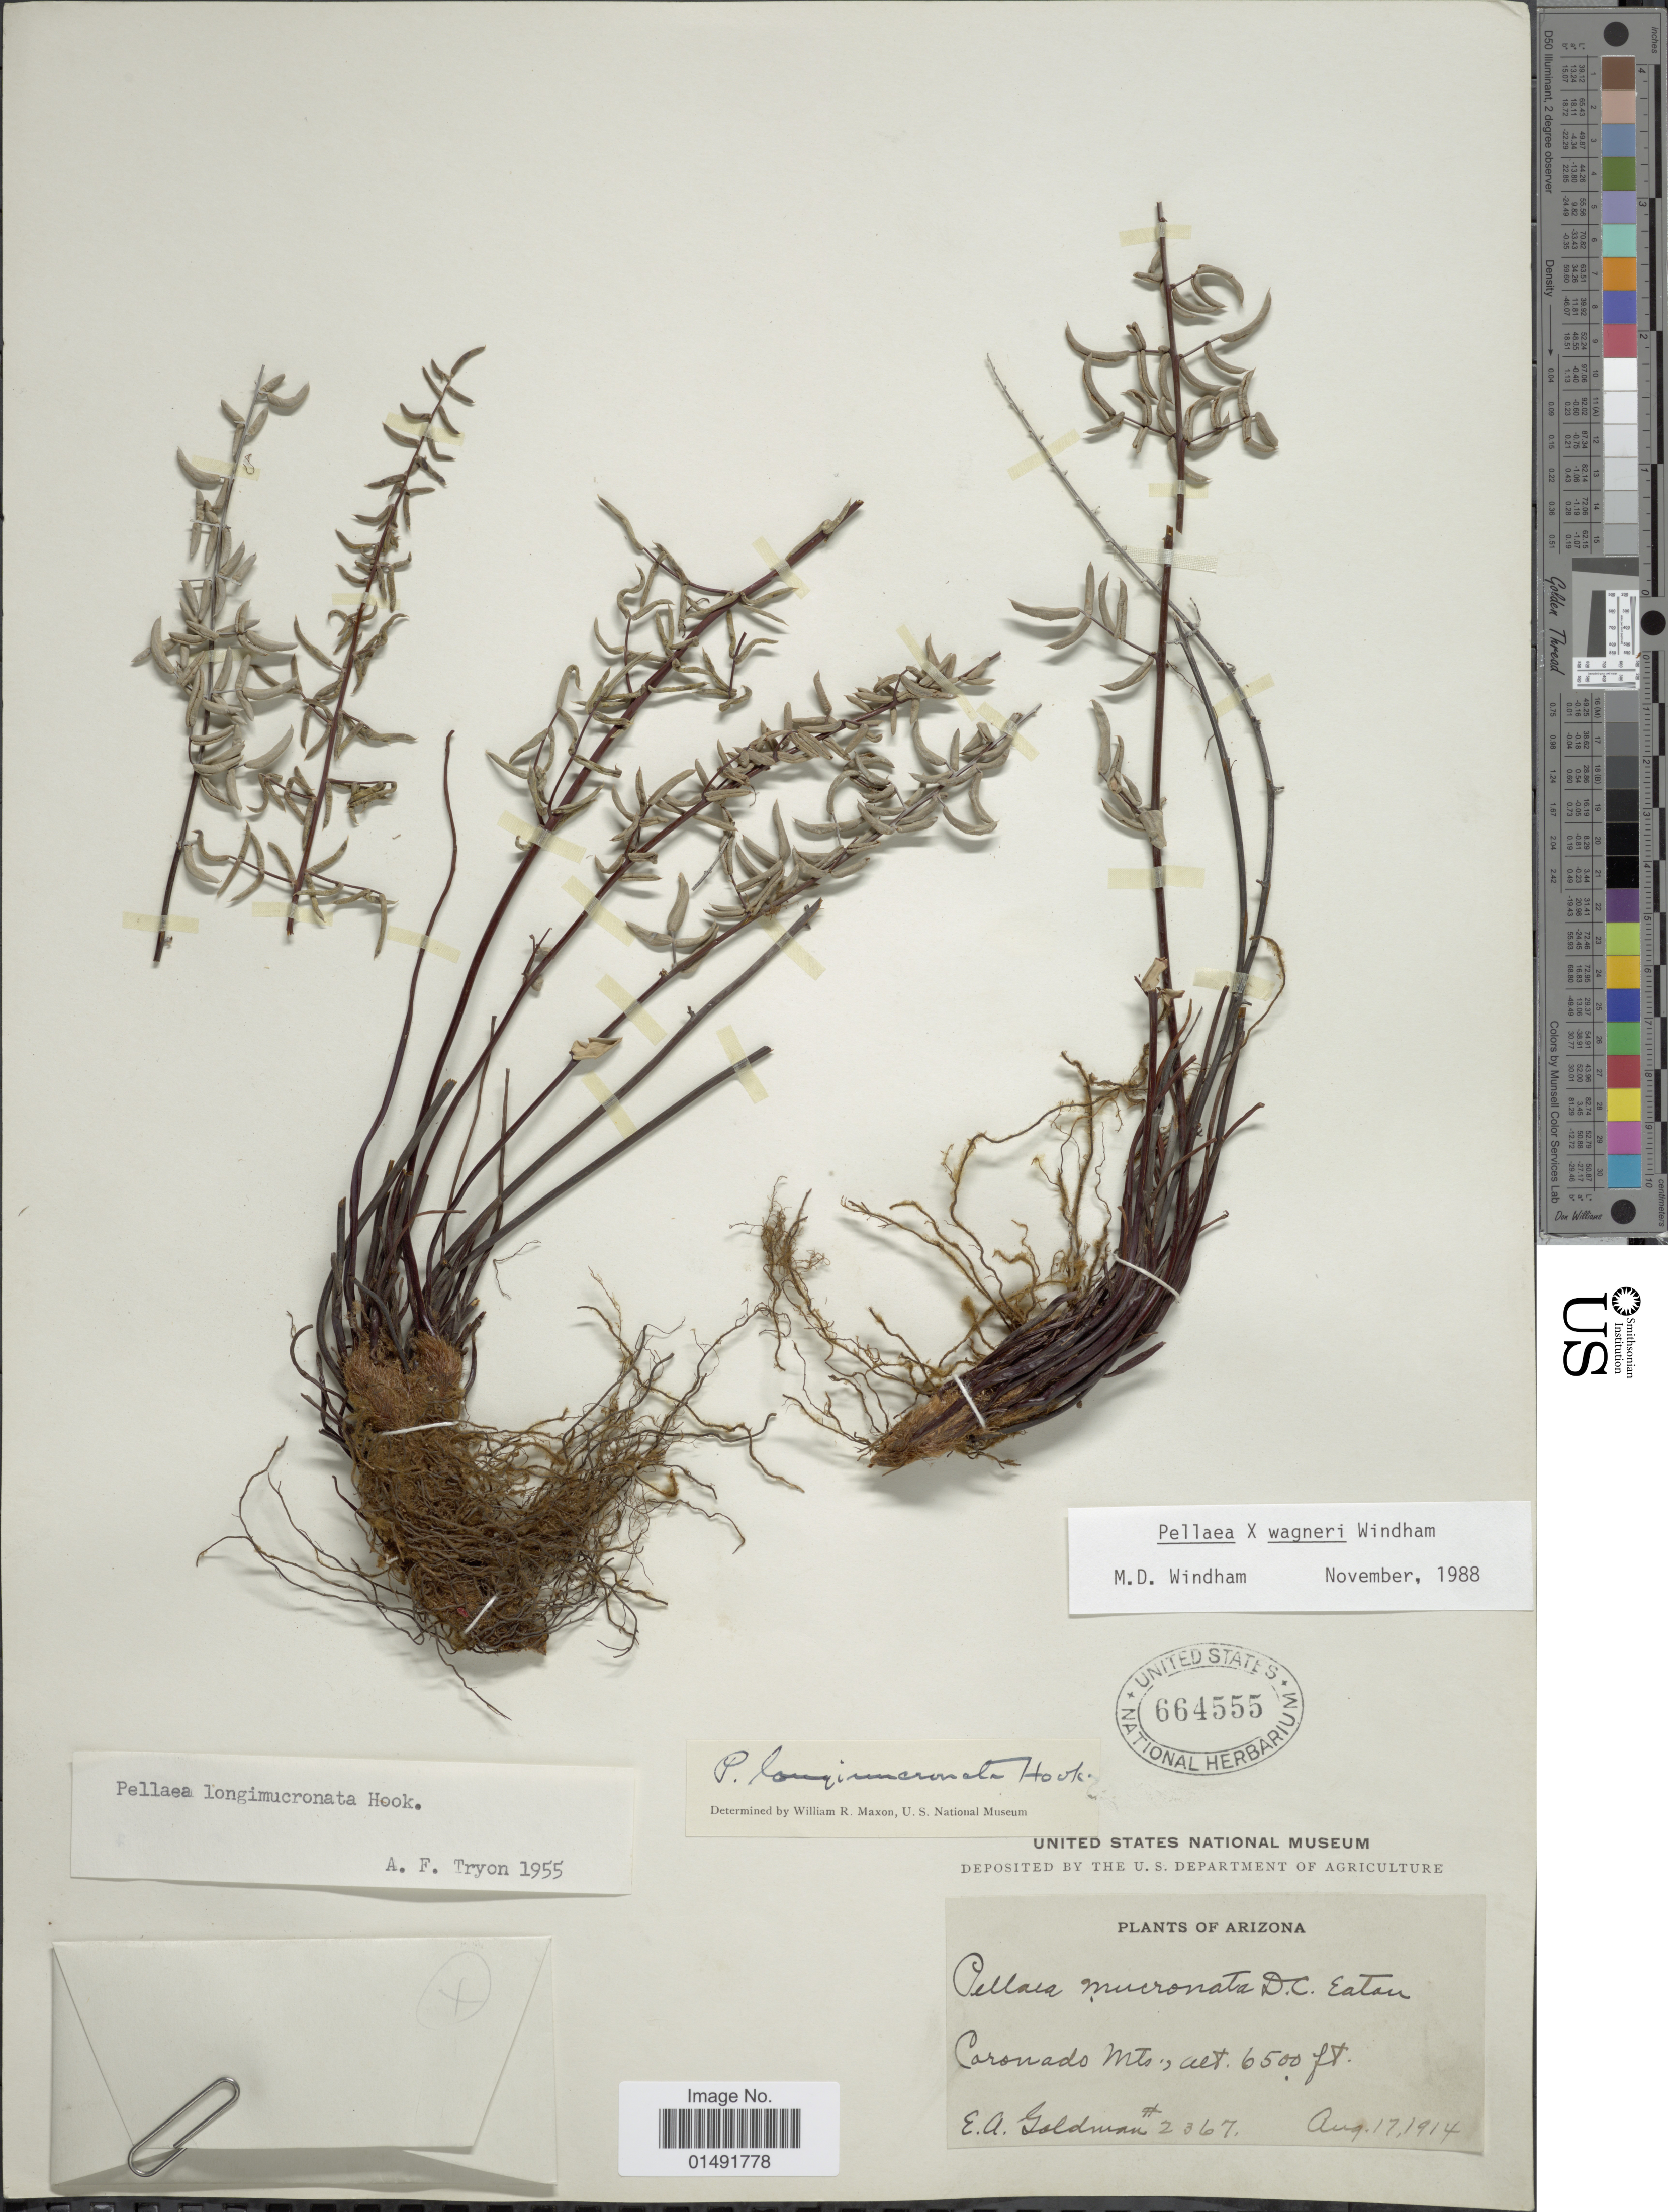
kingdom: Plantae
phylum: Tracheophyta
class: Polypodiopsida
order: Polypodiales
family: Pteridaceae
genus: Pellaea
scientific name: Pellaea x wagneri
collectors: E. A. Goldman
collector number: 2367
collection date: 1914-08-17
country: United States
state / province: Arizona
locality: Coronado Mts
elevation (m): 1981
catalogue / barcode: US 664555